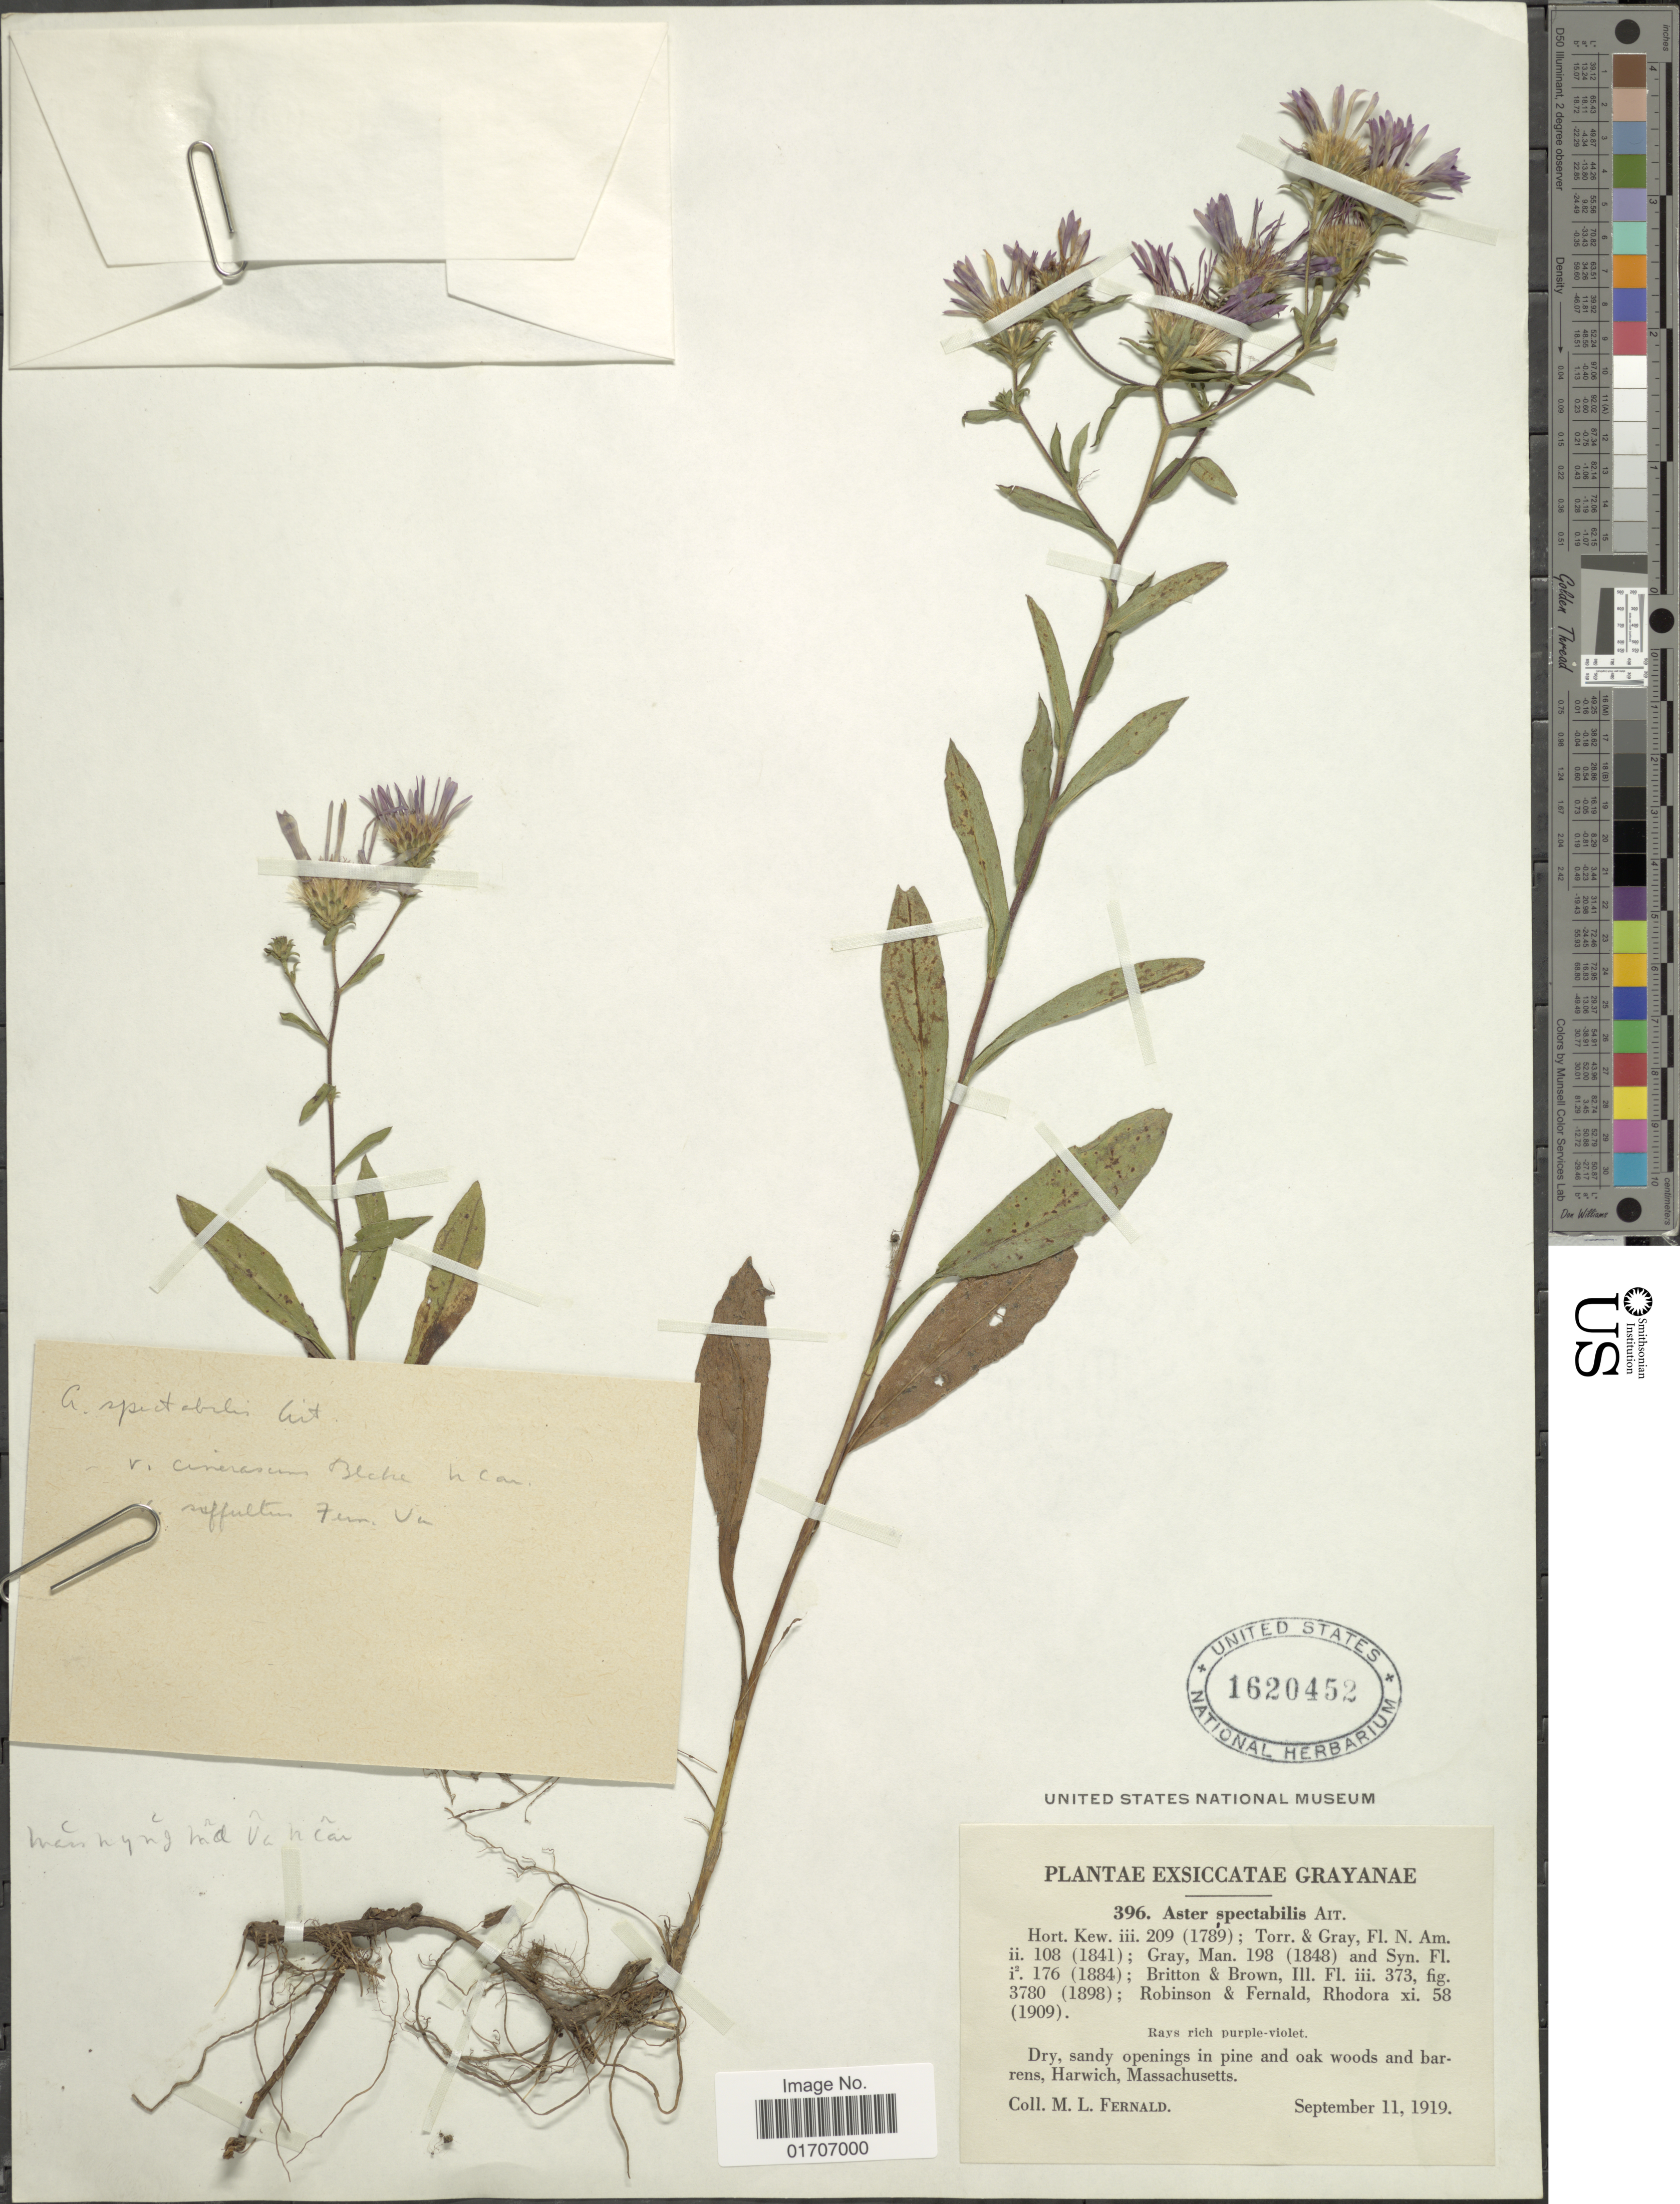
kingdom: Plantae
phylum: Tracheophyta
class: Magnoliopsida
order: Asterales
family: Asteraceae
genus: Eurybia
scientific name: Eurybia spectabilis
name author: (Aiton) G.L. Nesom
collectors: M. L. Fernald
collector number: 396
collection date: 1919-09-11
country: United States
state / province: Massachusetts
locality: Dry, sandy openings in pine and oak woods and barrens, Harwich, Massachusetts.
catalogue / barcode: US 1620452